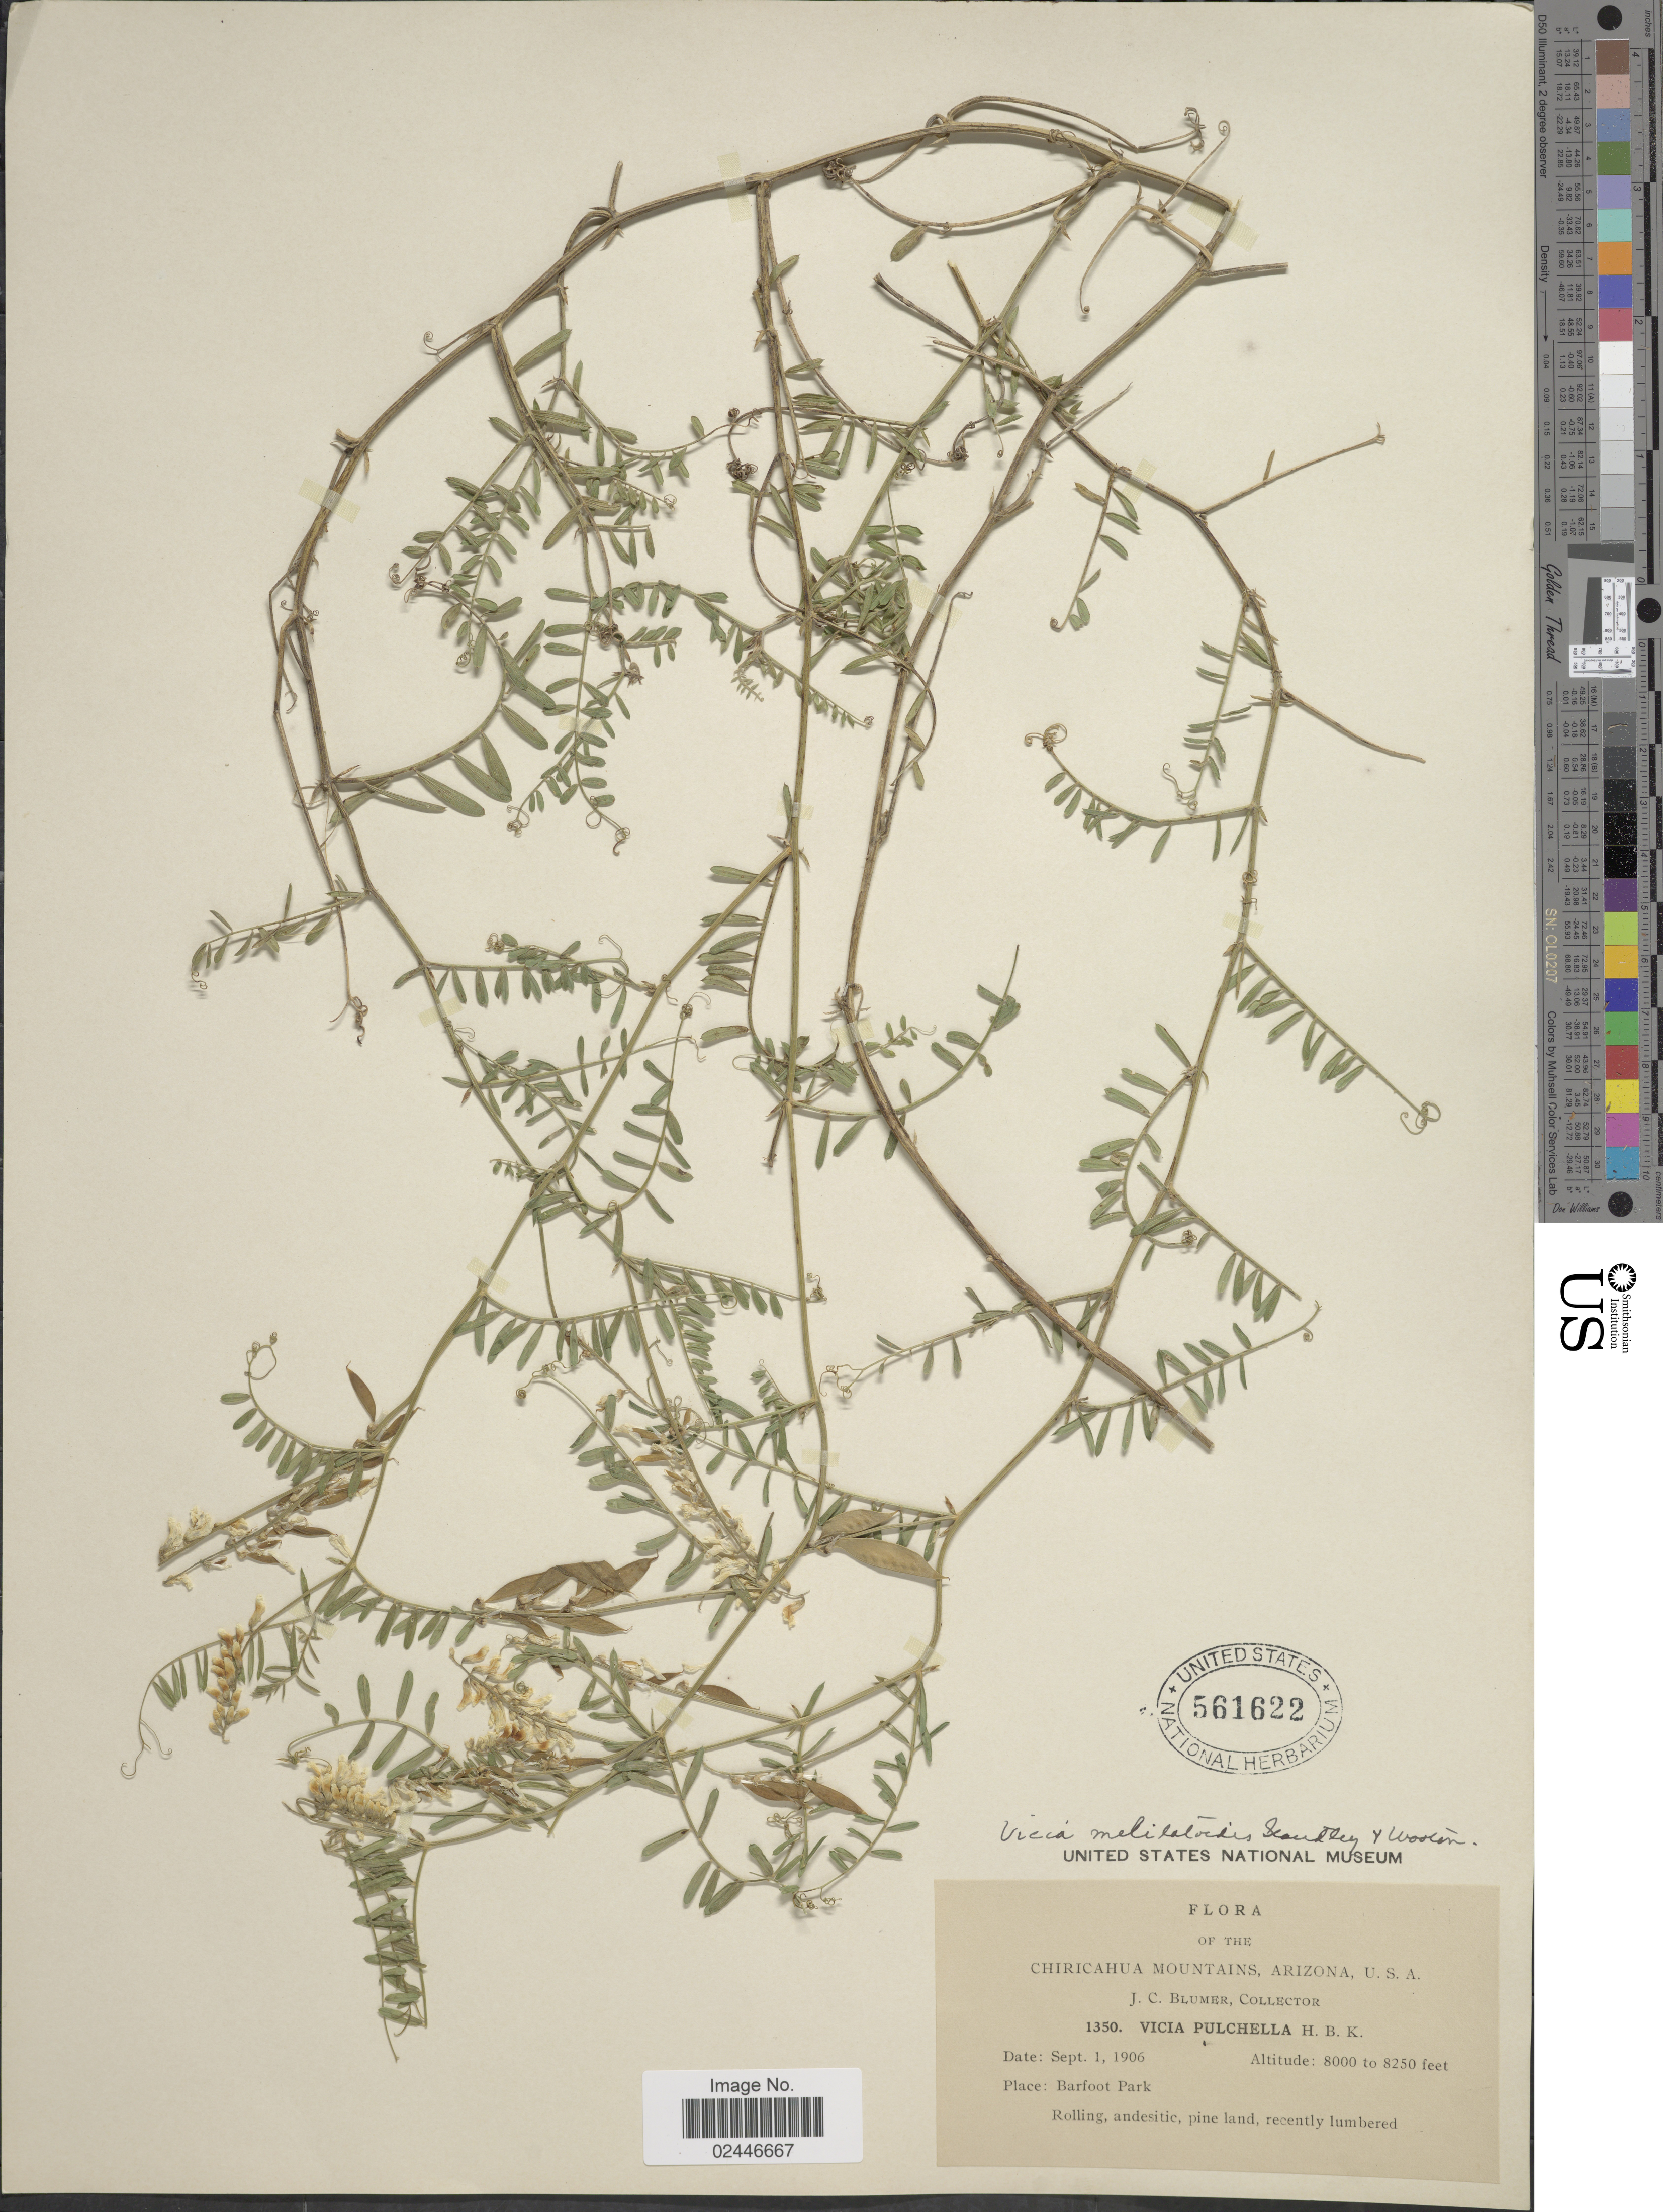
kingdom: Plantae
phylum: Tracheophyta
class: Magnoliopsida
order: Fabales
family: Fabaceae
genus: Vicia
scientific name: Vicia pulchella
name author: Kunth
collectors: J. C. Blumer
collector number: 1350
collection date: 1906-09-01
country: United States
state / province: Arizona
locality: Chiricahua Mountains, U.S.A., Barfoot Park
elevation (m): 2438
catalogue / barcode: US 561622